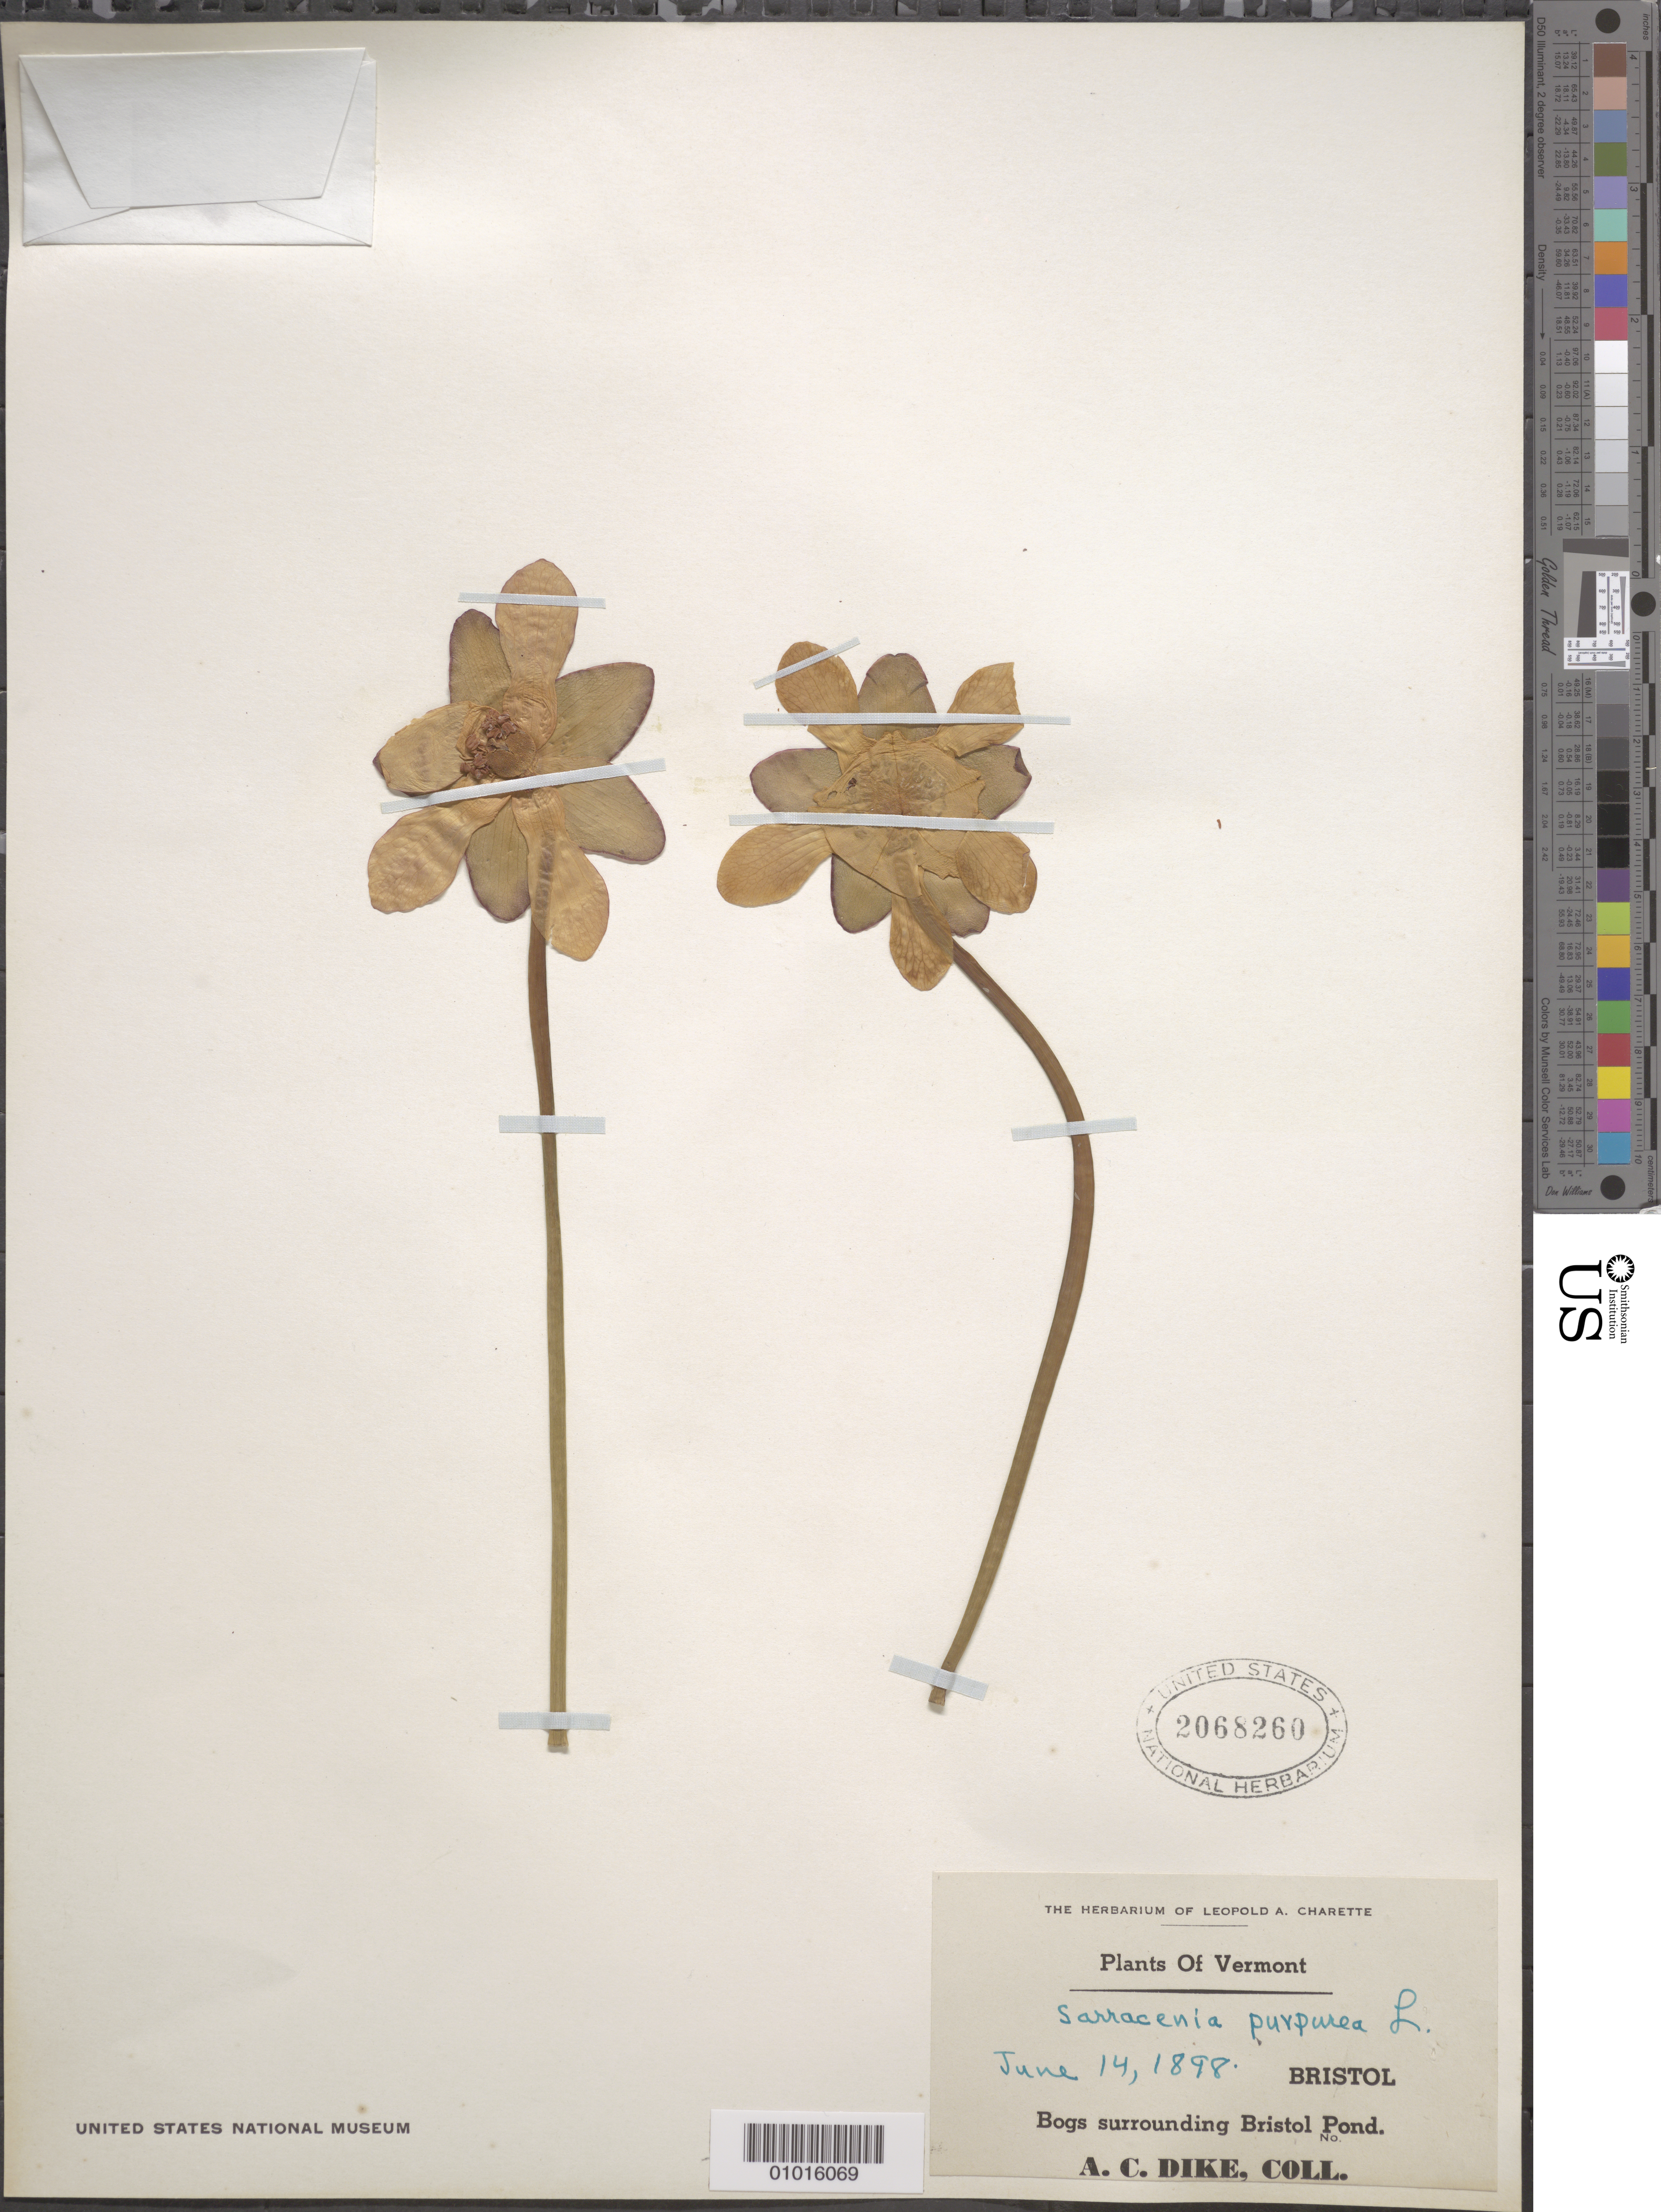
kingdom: Plantae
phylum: Tracheophyta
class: Magnoliopsida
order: Ericales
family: Sarraceniaceae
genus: Sarracenia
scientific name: Sarracenia purpurea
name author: L.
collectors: A. Dike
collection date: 1898-06-14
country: United States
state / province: Vermont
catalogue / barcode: US 2068260